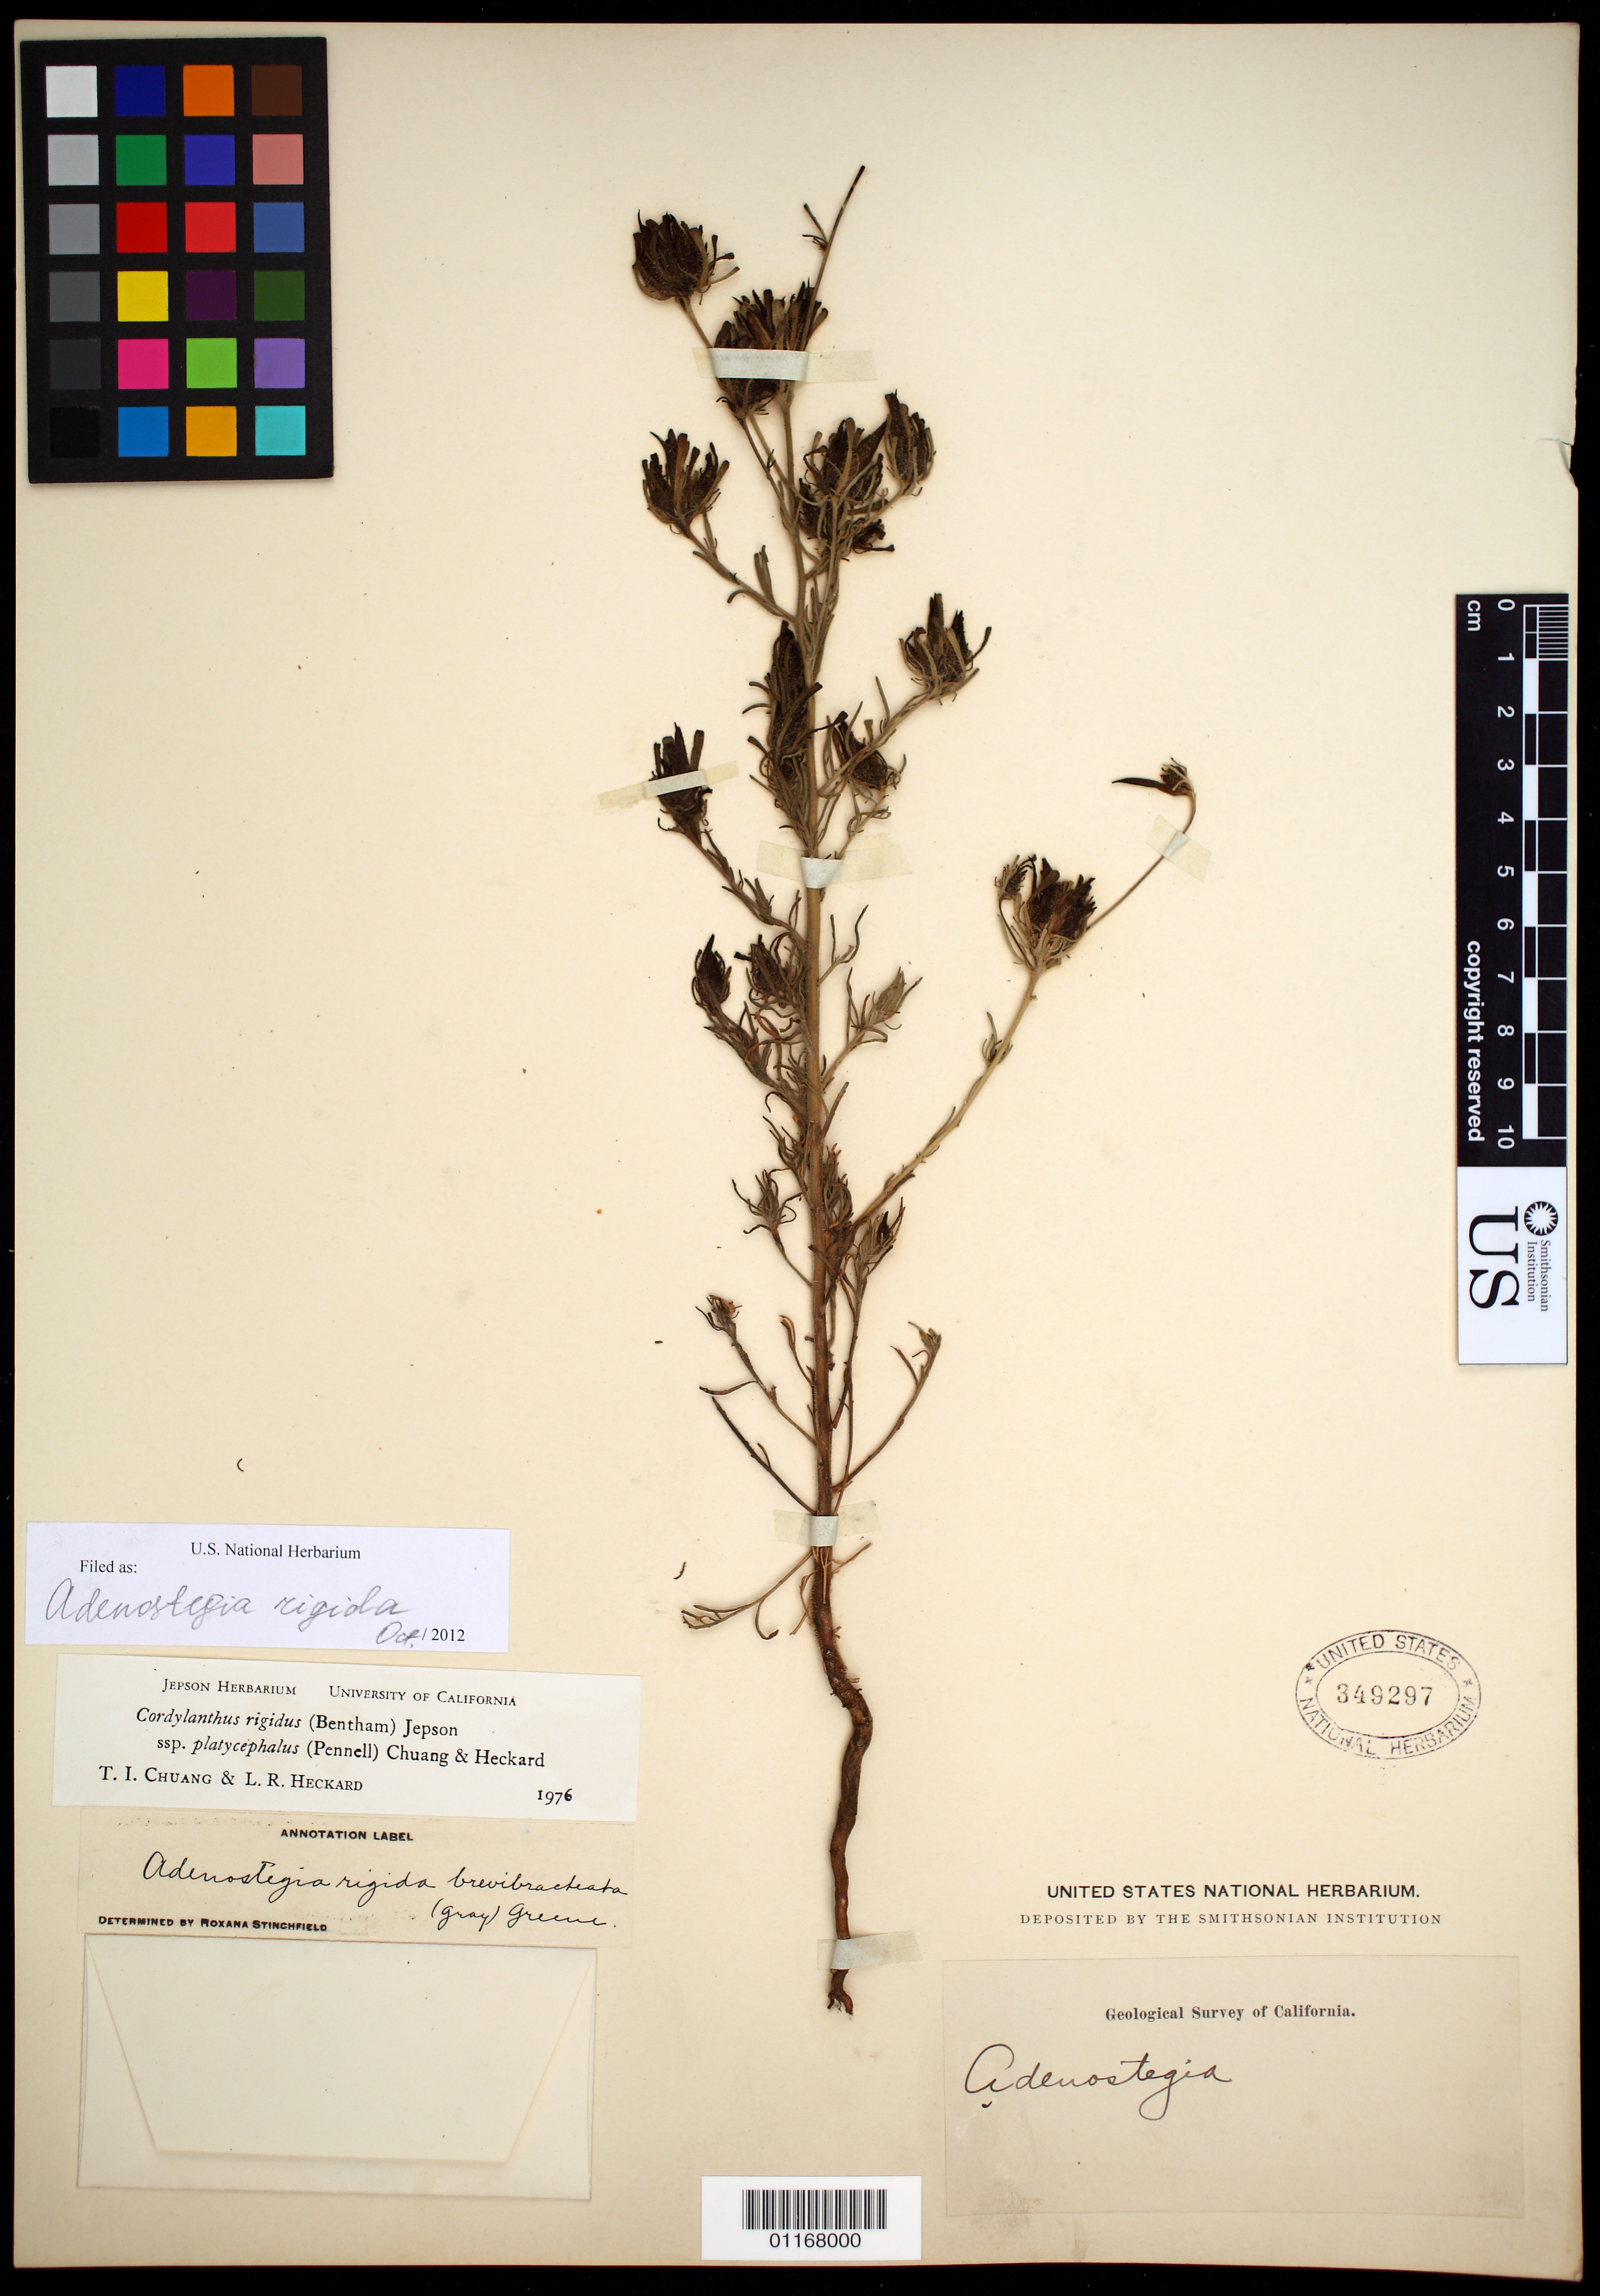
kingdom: Plantae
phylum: Tracheophyta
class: Magnoliopsida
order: Lamiales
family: Orobanchaceae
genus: Cordylanthus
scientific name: Cordylanthus rigidus subsp. rigidus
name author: (Benth.) Jeps.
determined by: Barringer, K. A.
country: United States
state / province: California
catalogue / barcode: US 349297